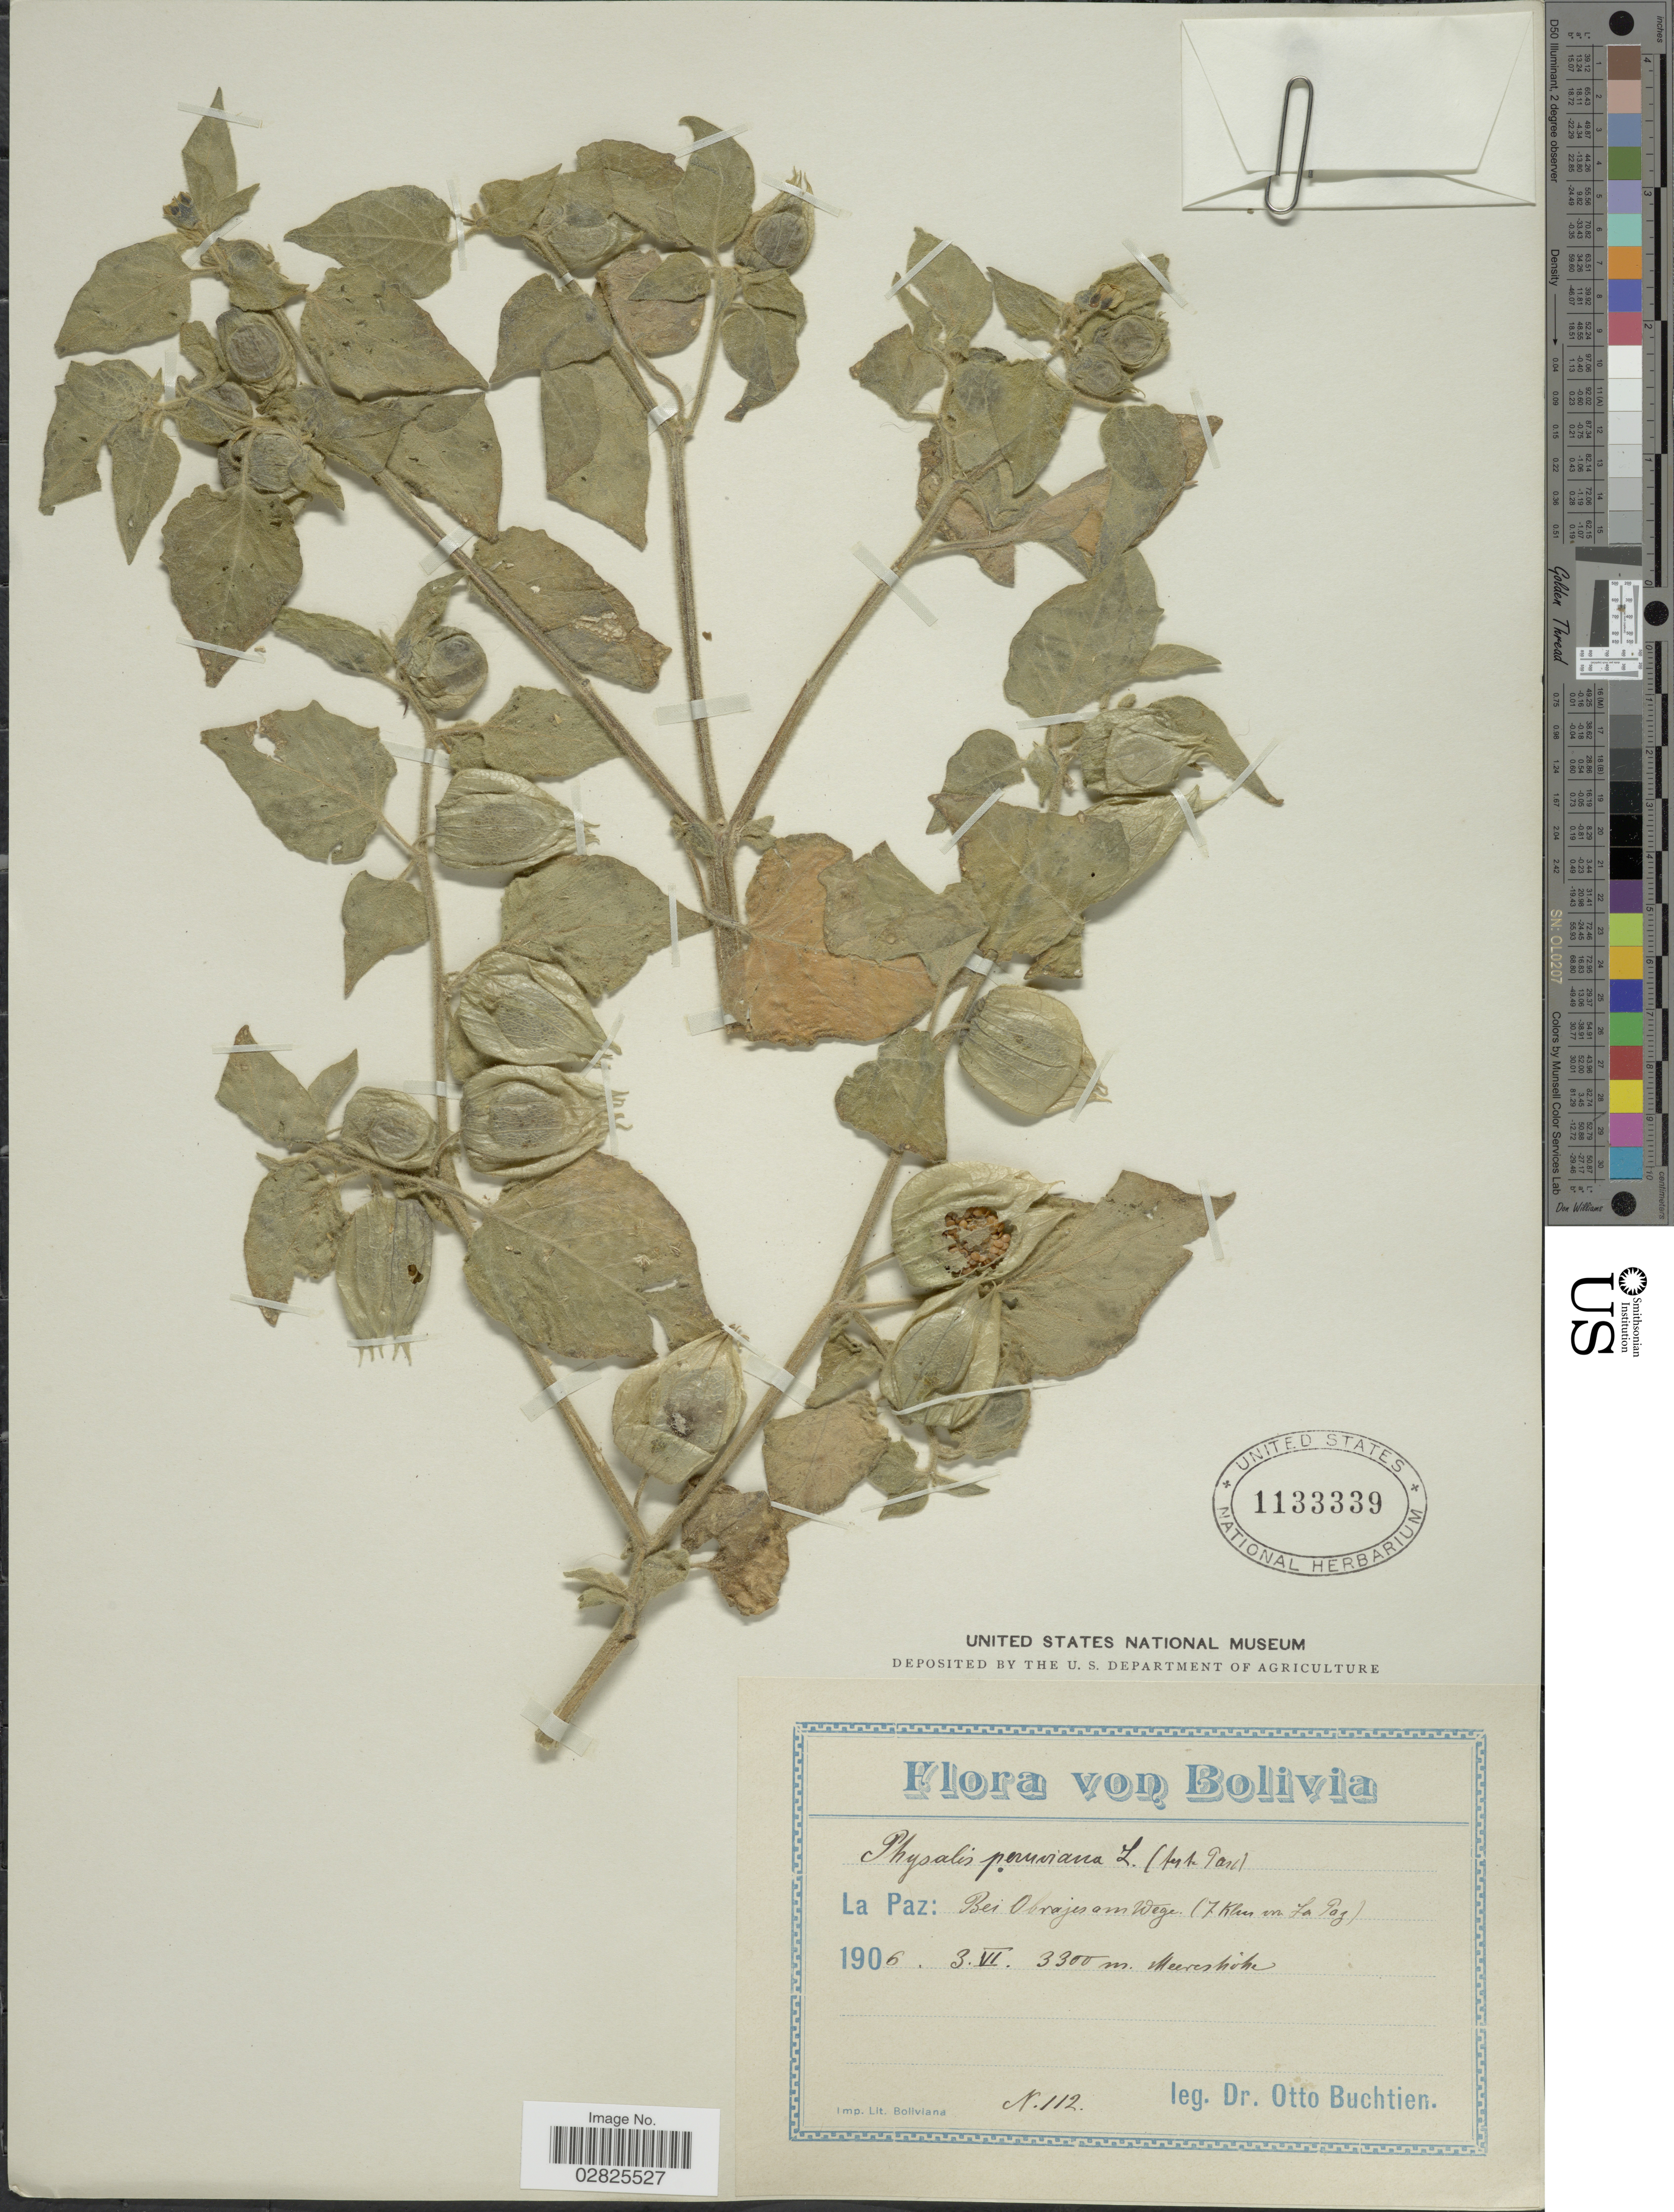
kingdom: Plantae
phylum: Tracheophyta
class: Magnoliopsida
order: Solanales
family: Solanaceae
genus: Physalis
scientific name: Physalis peruviana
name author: L.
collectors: O. Buchtien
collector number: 112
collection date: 1906-06-03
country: Bolivia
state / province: La Paz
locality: Bei Obrajes am Wege (7 Klm in La Paz).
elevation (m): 3300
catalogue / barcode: US 1133339